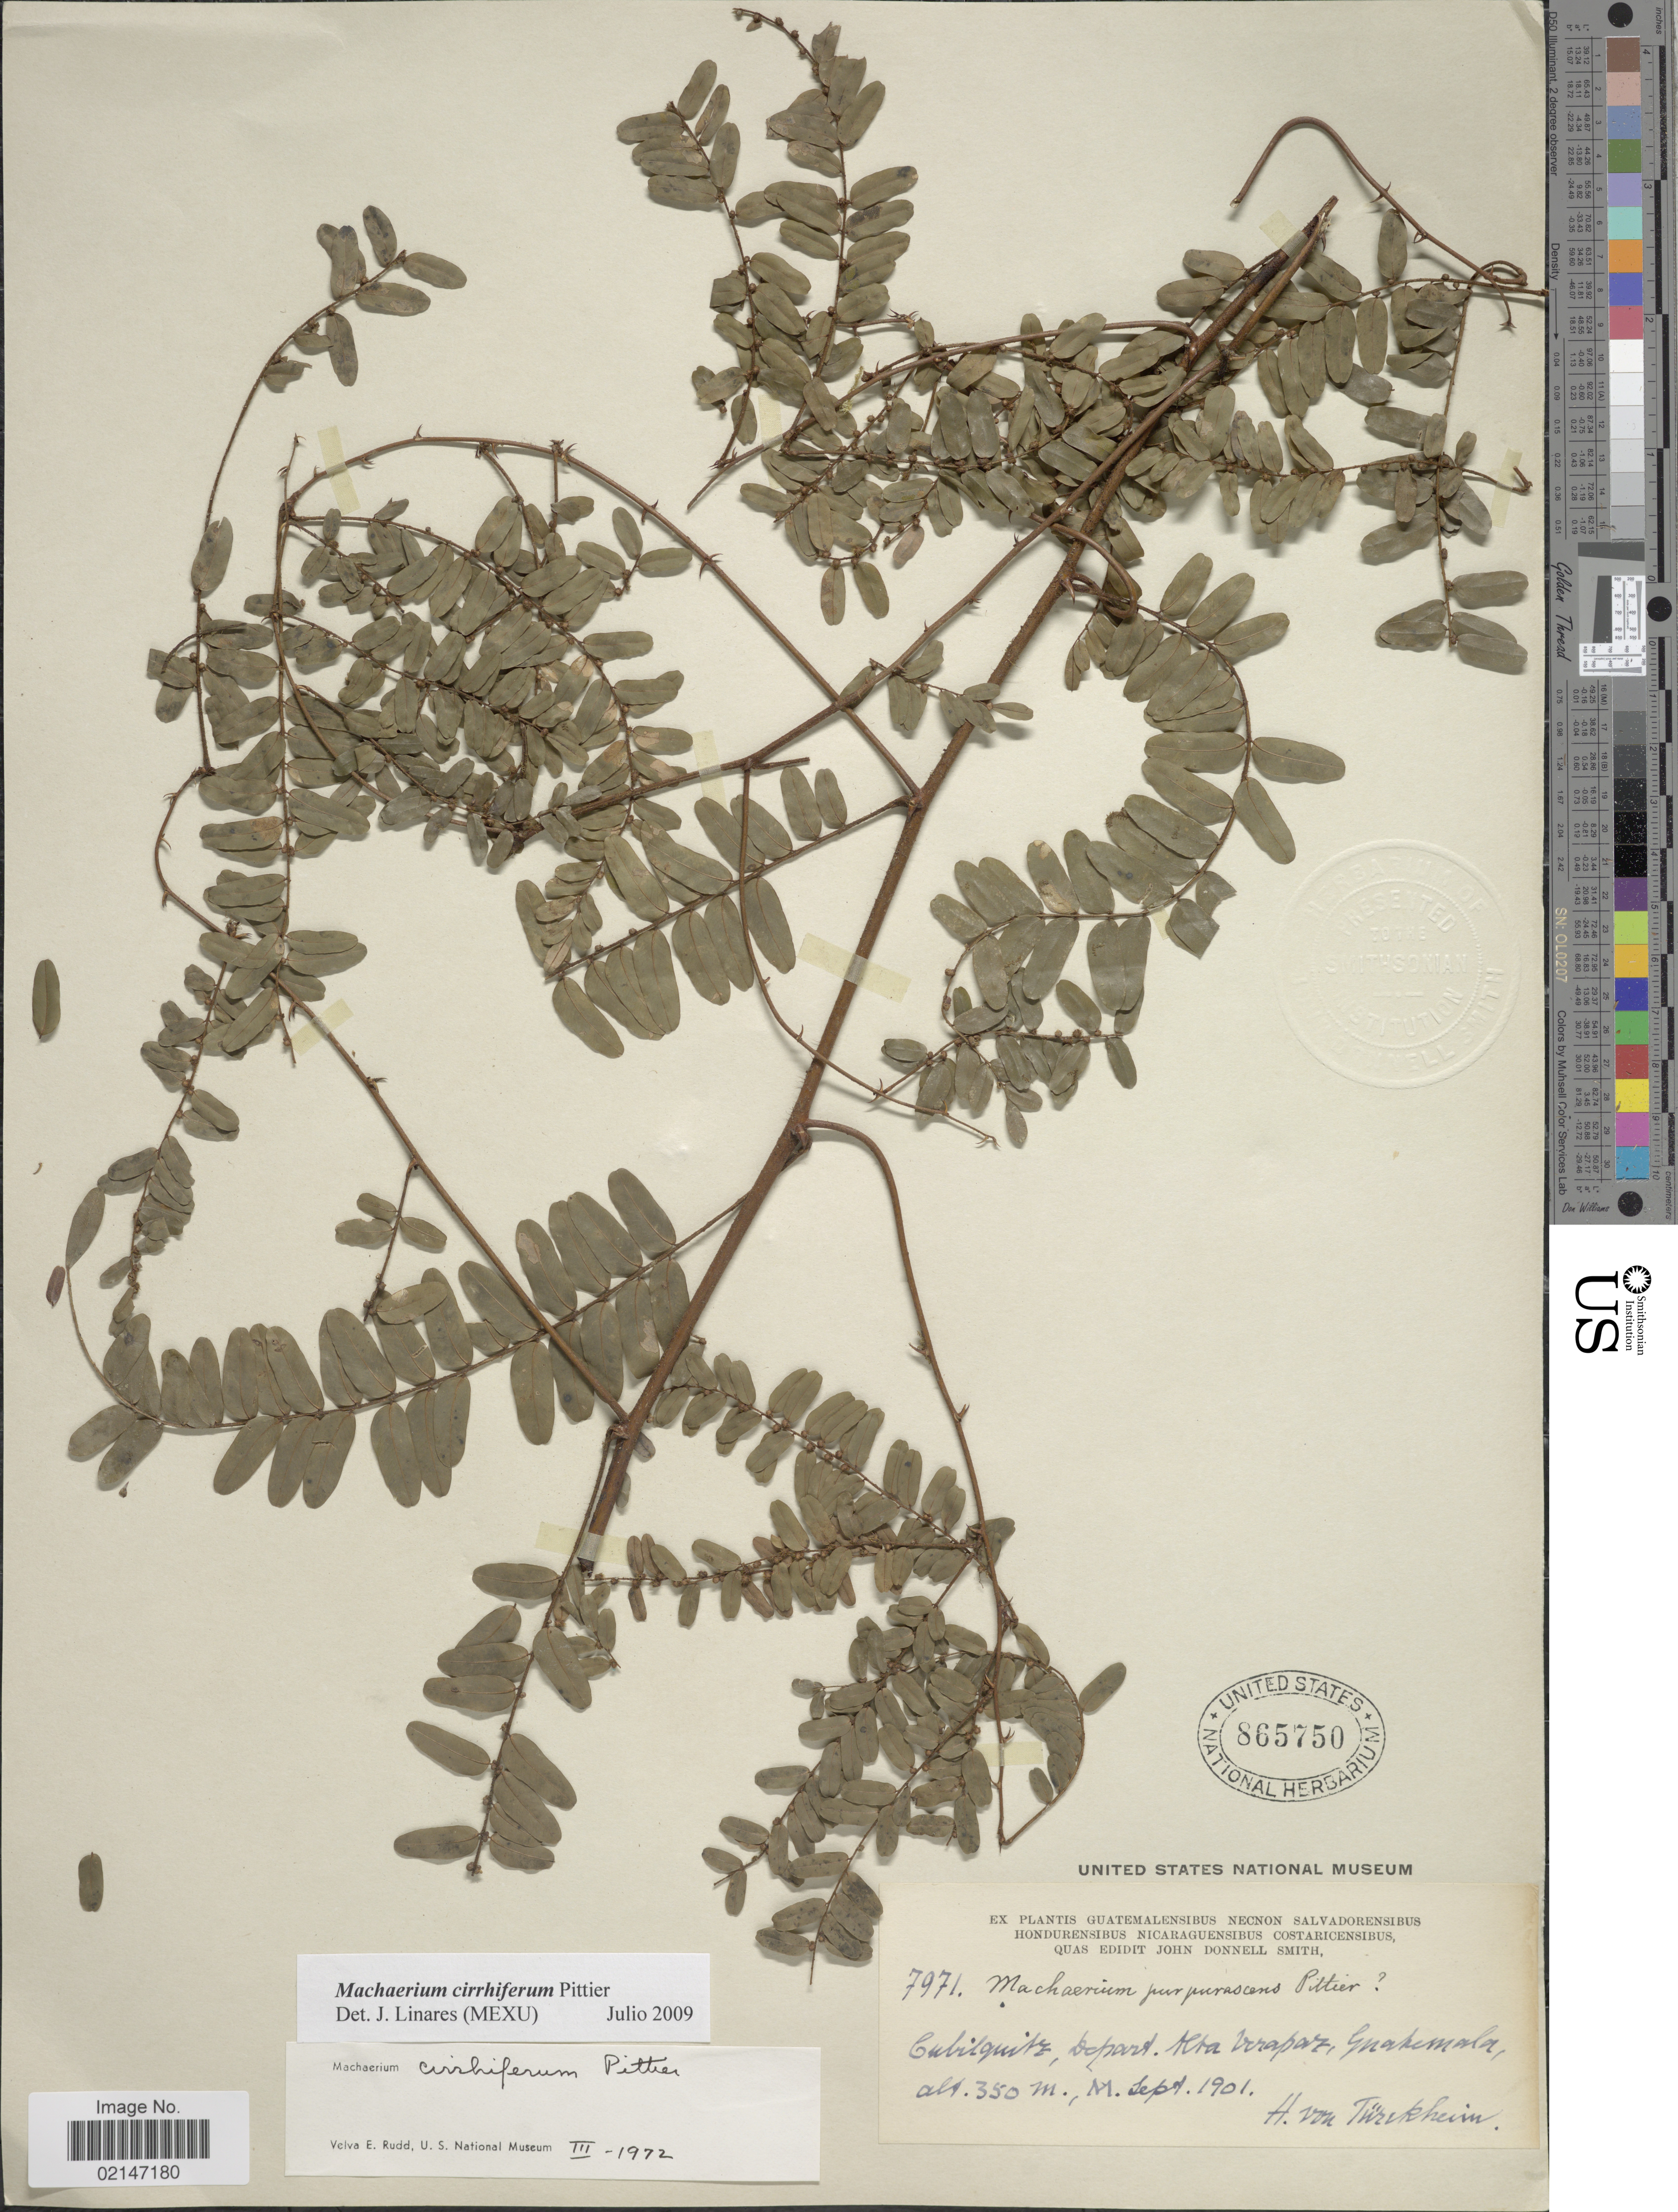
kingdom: Plantae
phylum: Tracheophyta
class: Magnoliopsida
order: Fabales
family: Fabaceae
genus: Machaerium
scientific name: Machaerium cirrhiferum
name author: Pittier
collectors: H. von Türckheim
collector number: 7971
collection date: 1901-09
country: Guatemala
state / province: Alta Verapaz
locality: Cubilquitz, Depart. Alta Verapaz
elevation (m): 350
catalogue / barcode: US 865750